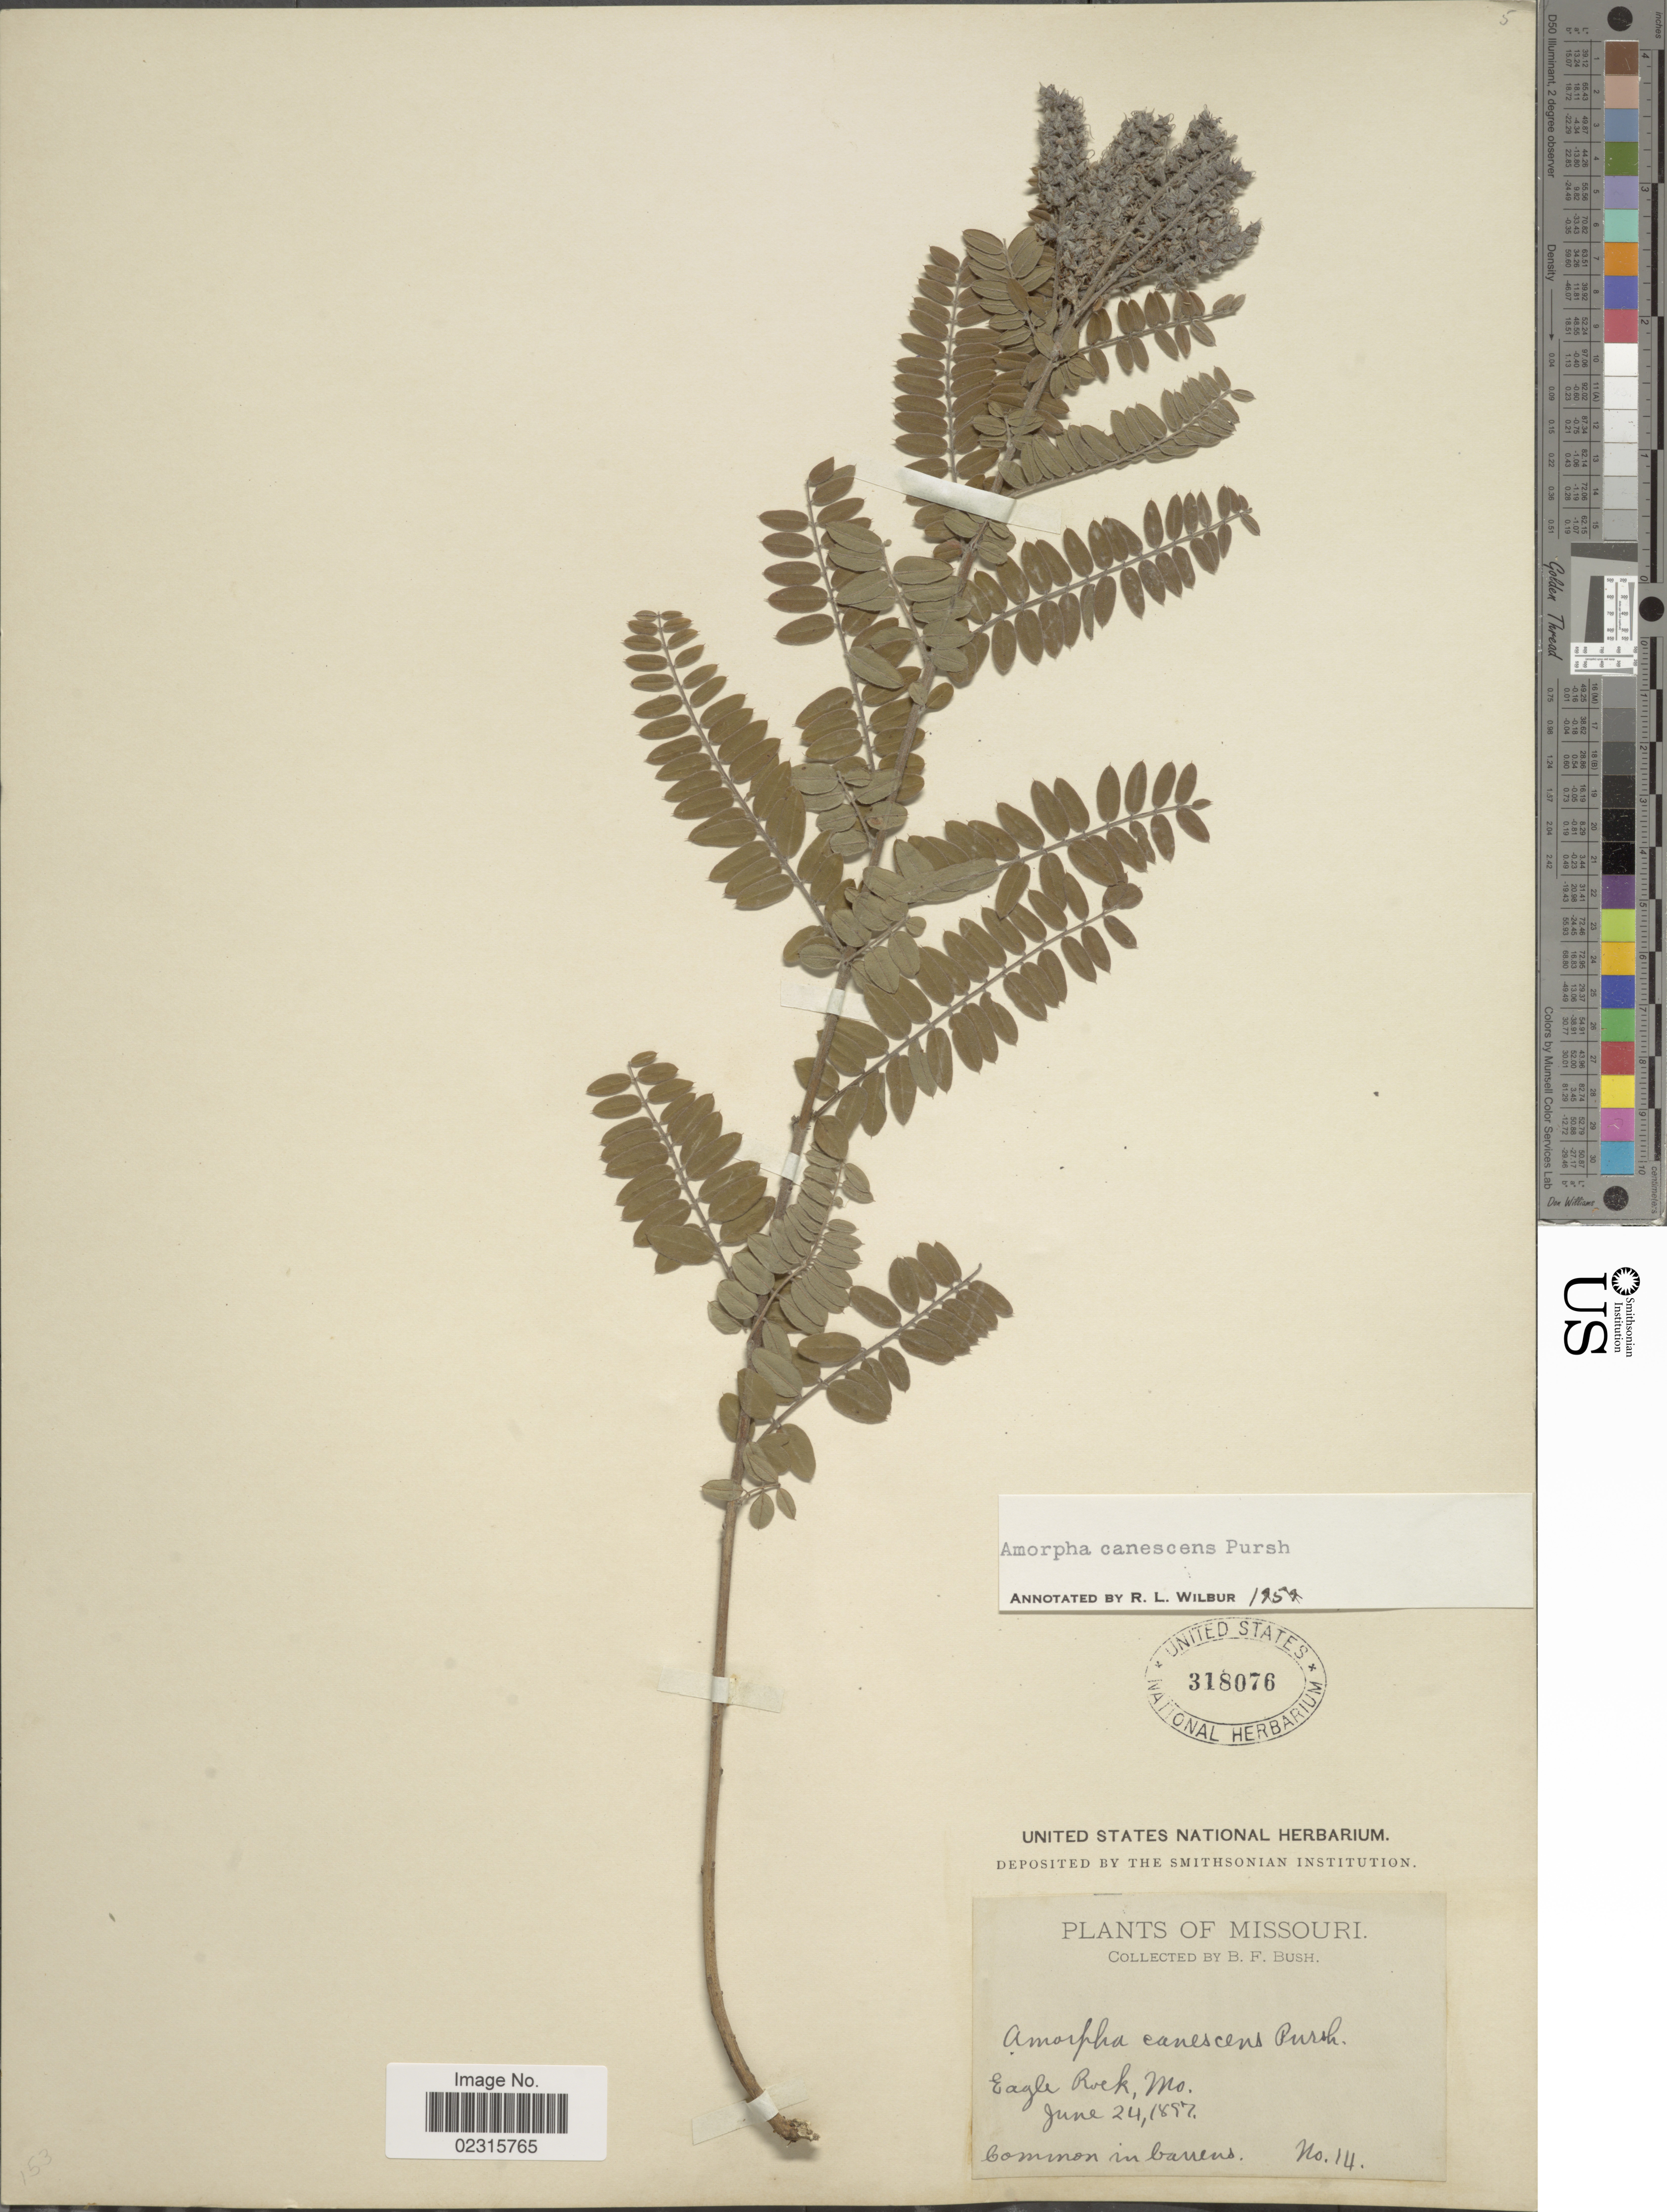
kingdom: Plantae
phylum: Tracheophyta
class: Magnoliopsida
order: Fabales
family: Fabaceae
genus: Amorpha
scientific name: Amorpha canescens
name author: Pursh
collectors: B. F. Bush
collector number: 14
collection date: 1897-06-24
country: United States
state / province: Missouri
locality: Eagle Rock, Mo.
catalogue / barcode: US 318076